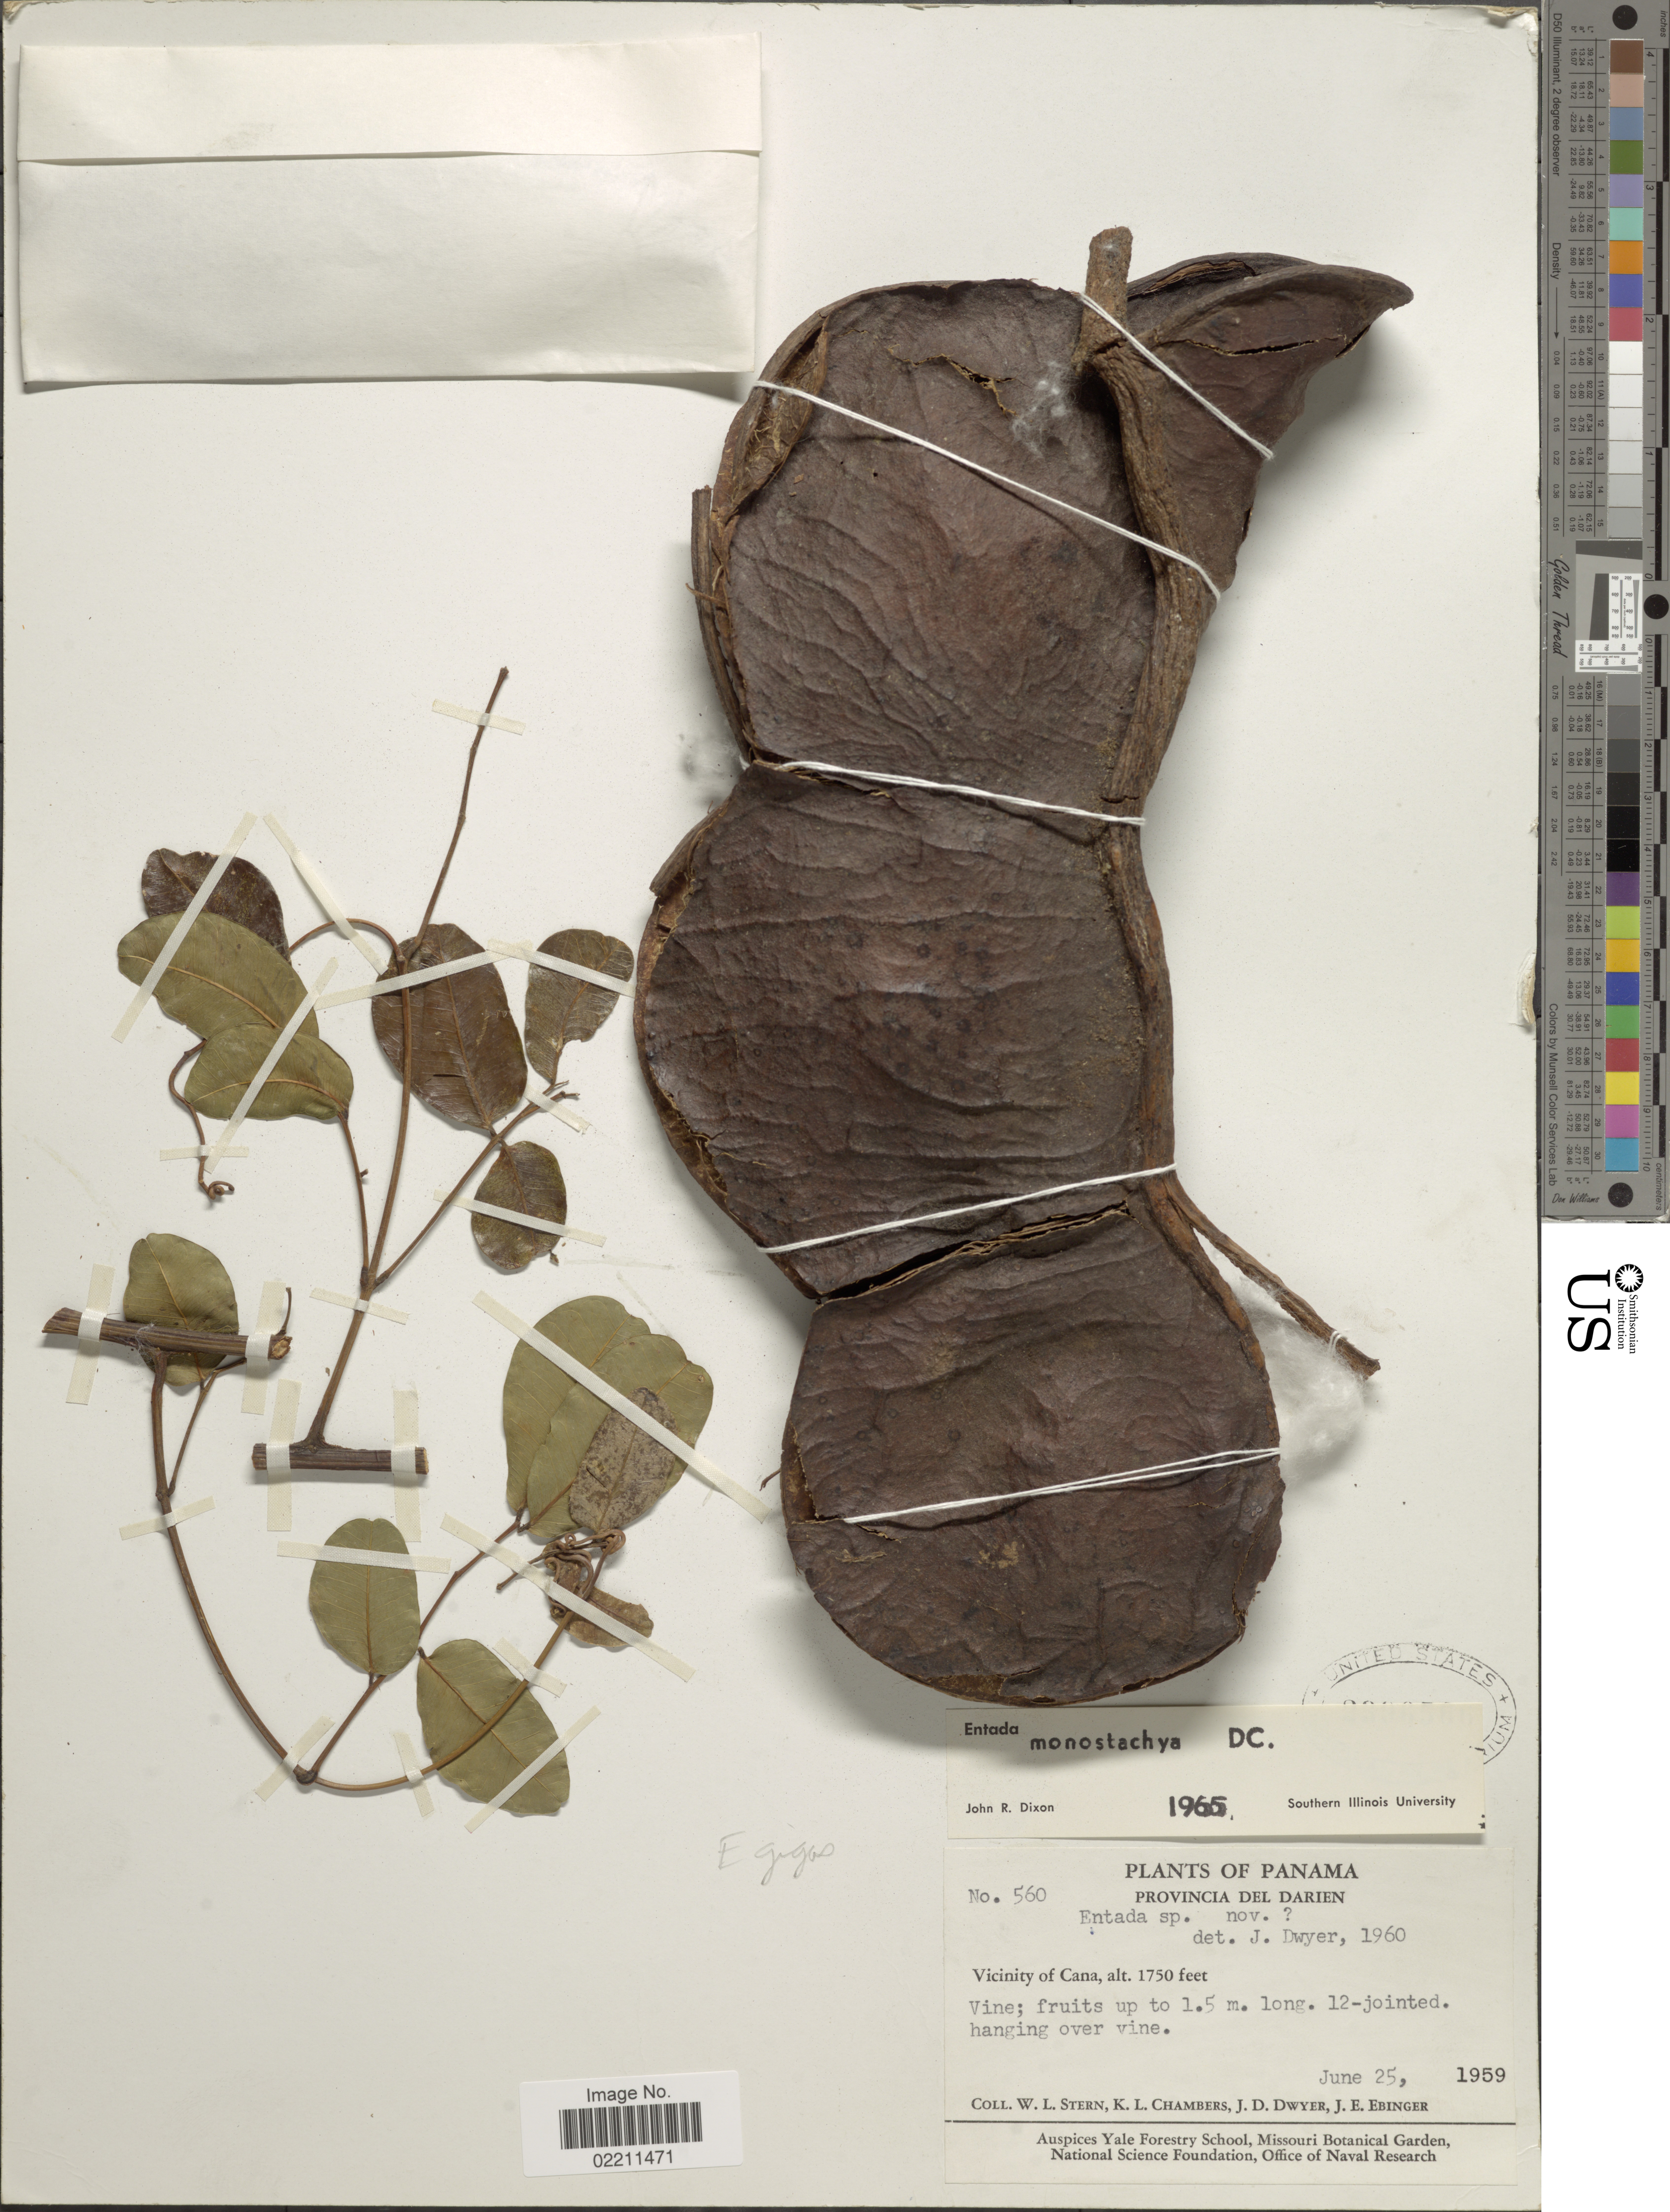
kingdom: Plantae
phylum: Tracheophyta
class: Magnoliopsida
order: Fabales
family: Fabaceae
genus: Entada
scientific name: Entada gigas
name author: (L.) Fawc. & Rendle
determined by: Strong, Mark T., (BOT), Smithsonian Institution - National Museum of Natural History (UNITED STATES)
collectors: W. L. Stern, K. Chambers, J. D. Dwyer & J. Ebinger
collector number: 560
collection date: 1959-06-25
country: Panama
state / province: Darién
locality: Provincia del Darien, Vicinity of Cana.